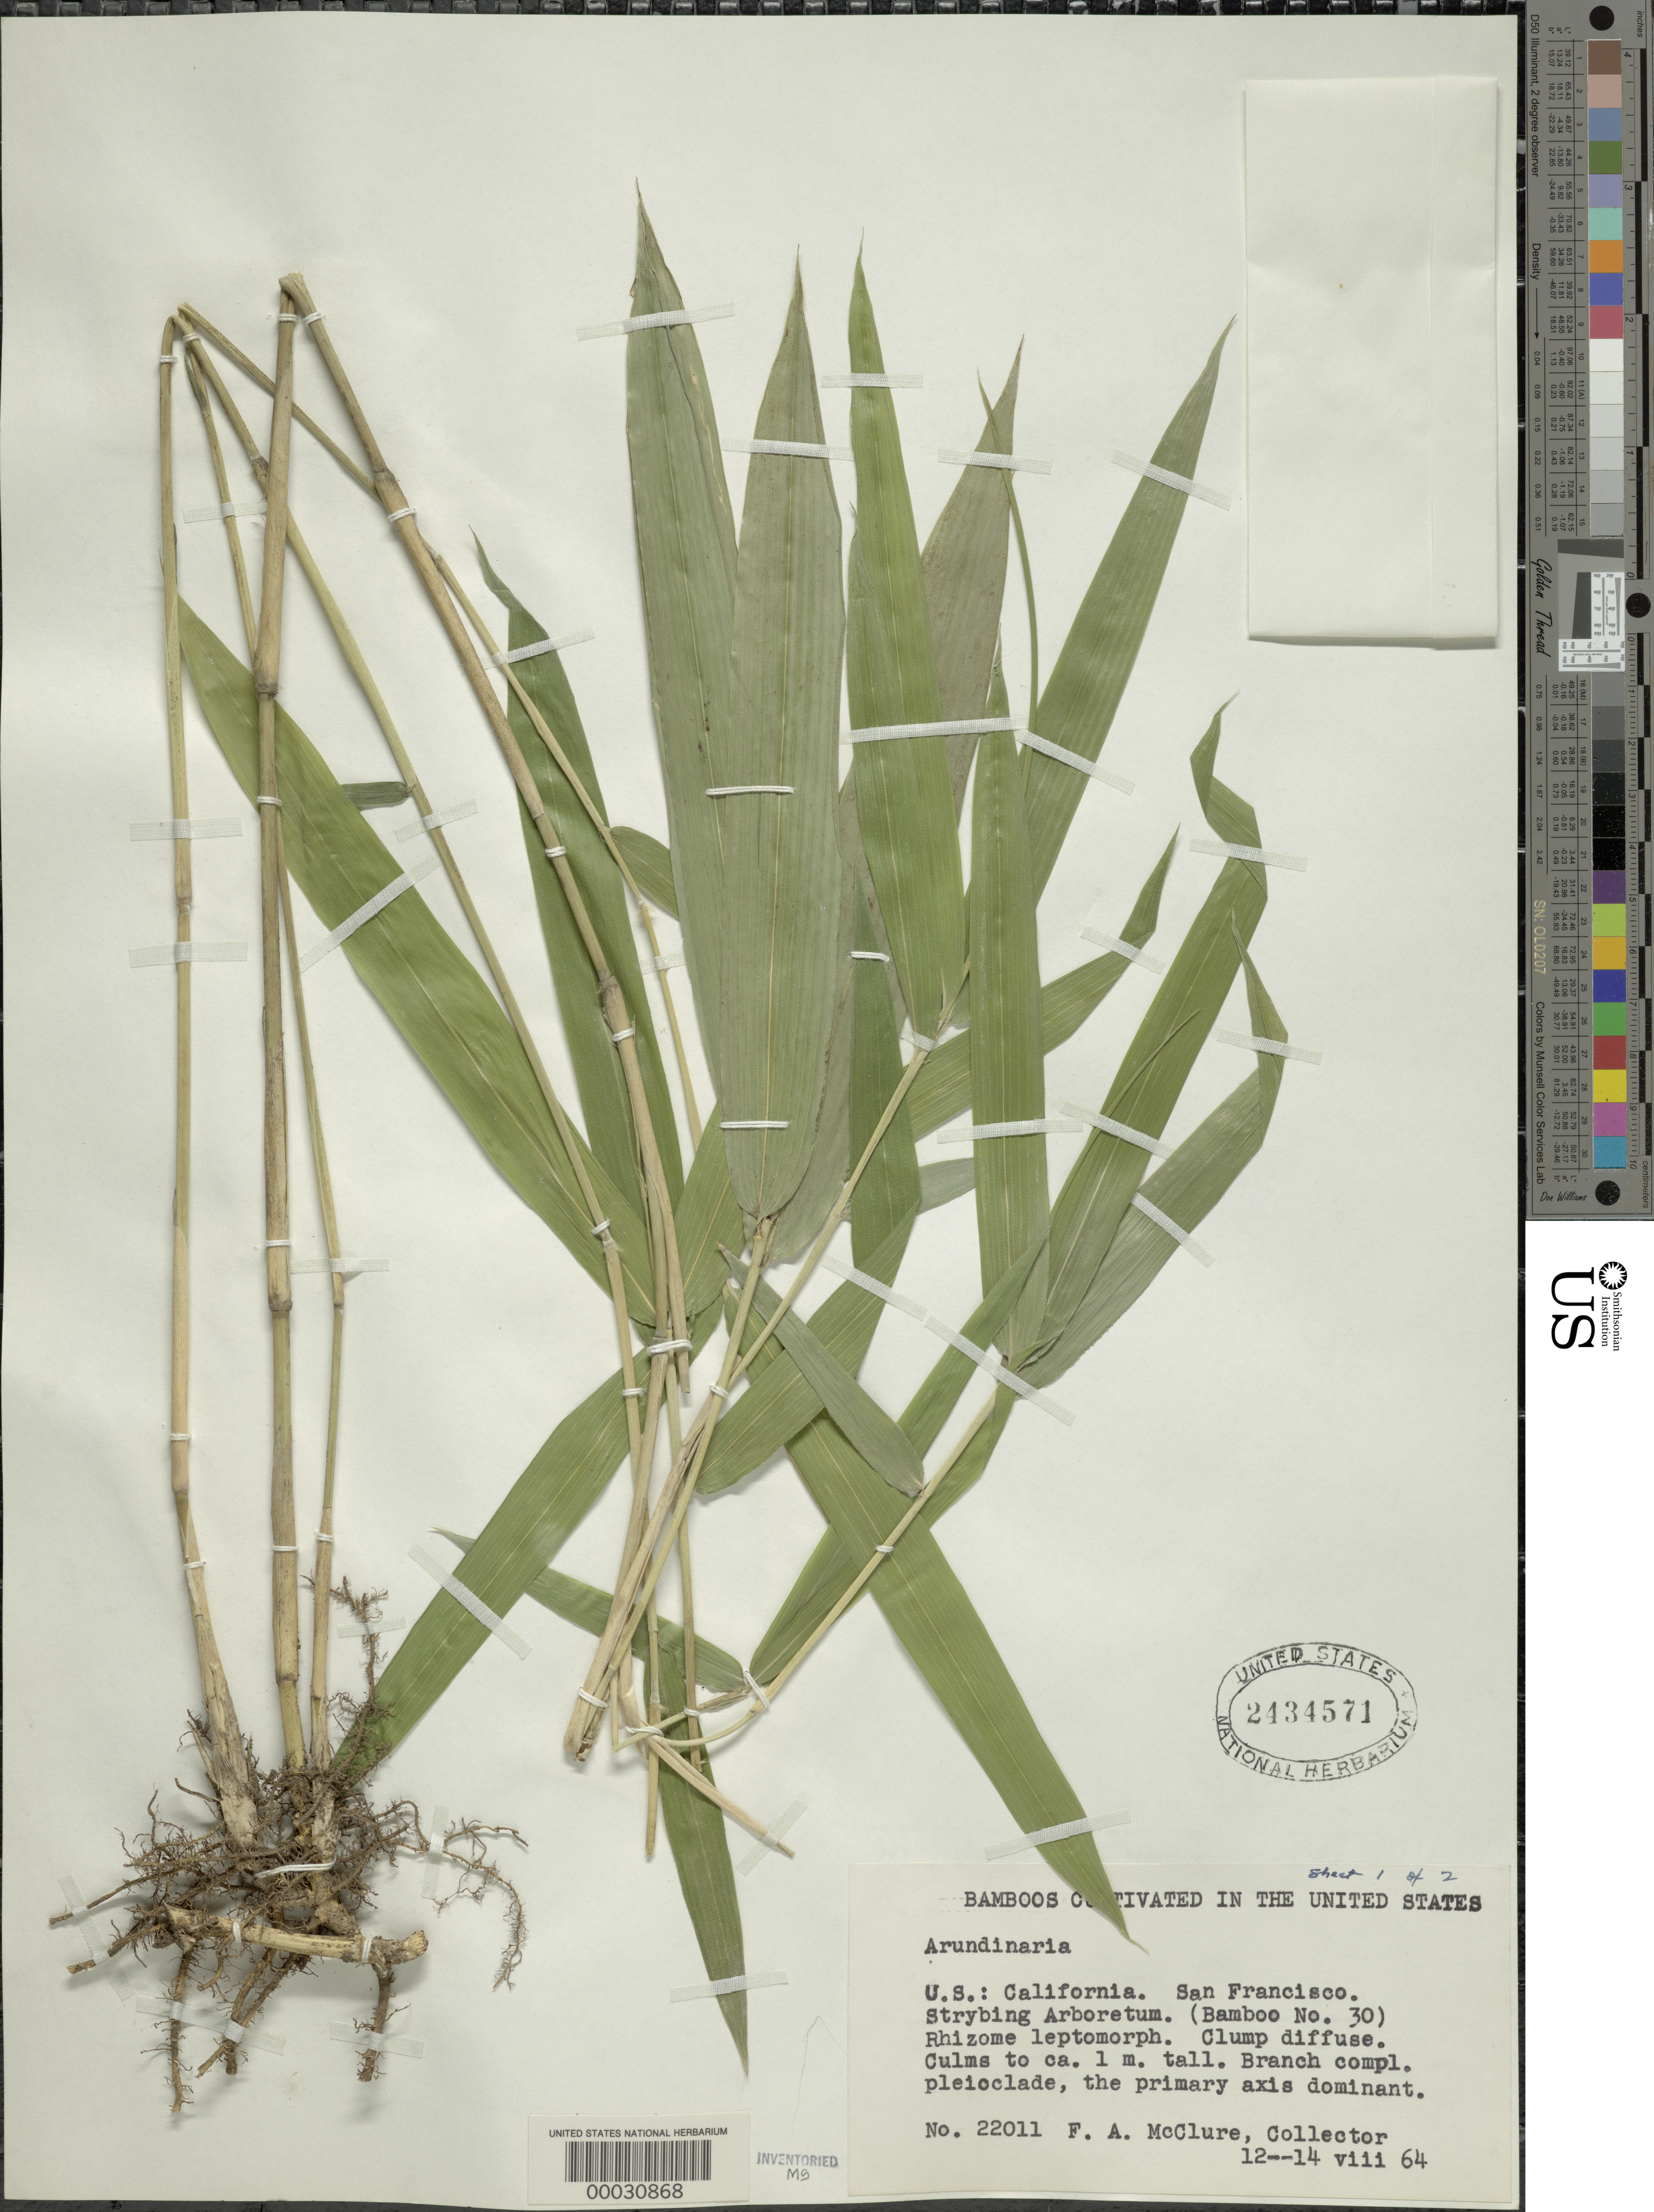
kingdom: Plantae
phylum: Tracheophyta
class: Liliopsida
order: Poales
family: Poaceae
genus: Arundinaria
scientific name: Arundinaria sp.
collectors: F. A. McClure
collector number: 22011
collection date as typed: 12 Aug 1964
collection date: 1964-08-12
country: United States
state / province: California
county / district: San Francisco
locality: San francisco strybing arboretum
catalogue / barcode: US 2434571